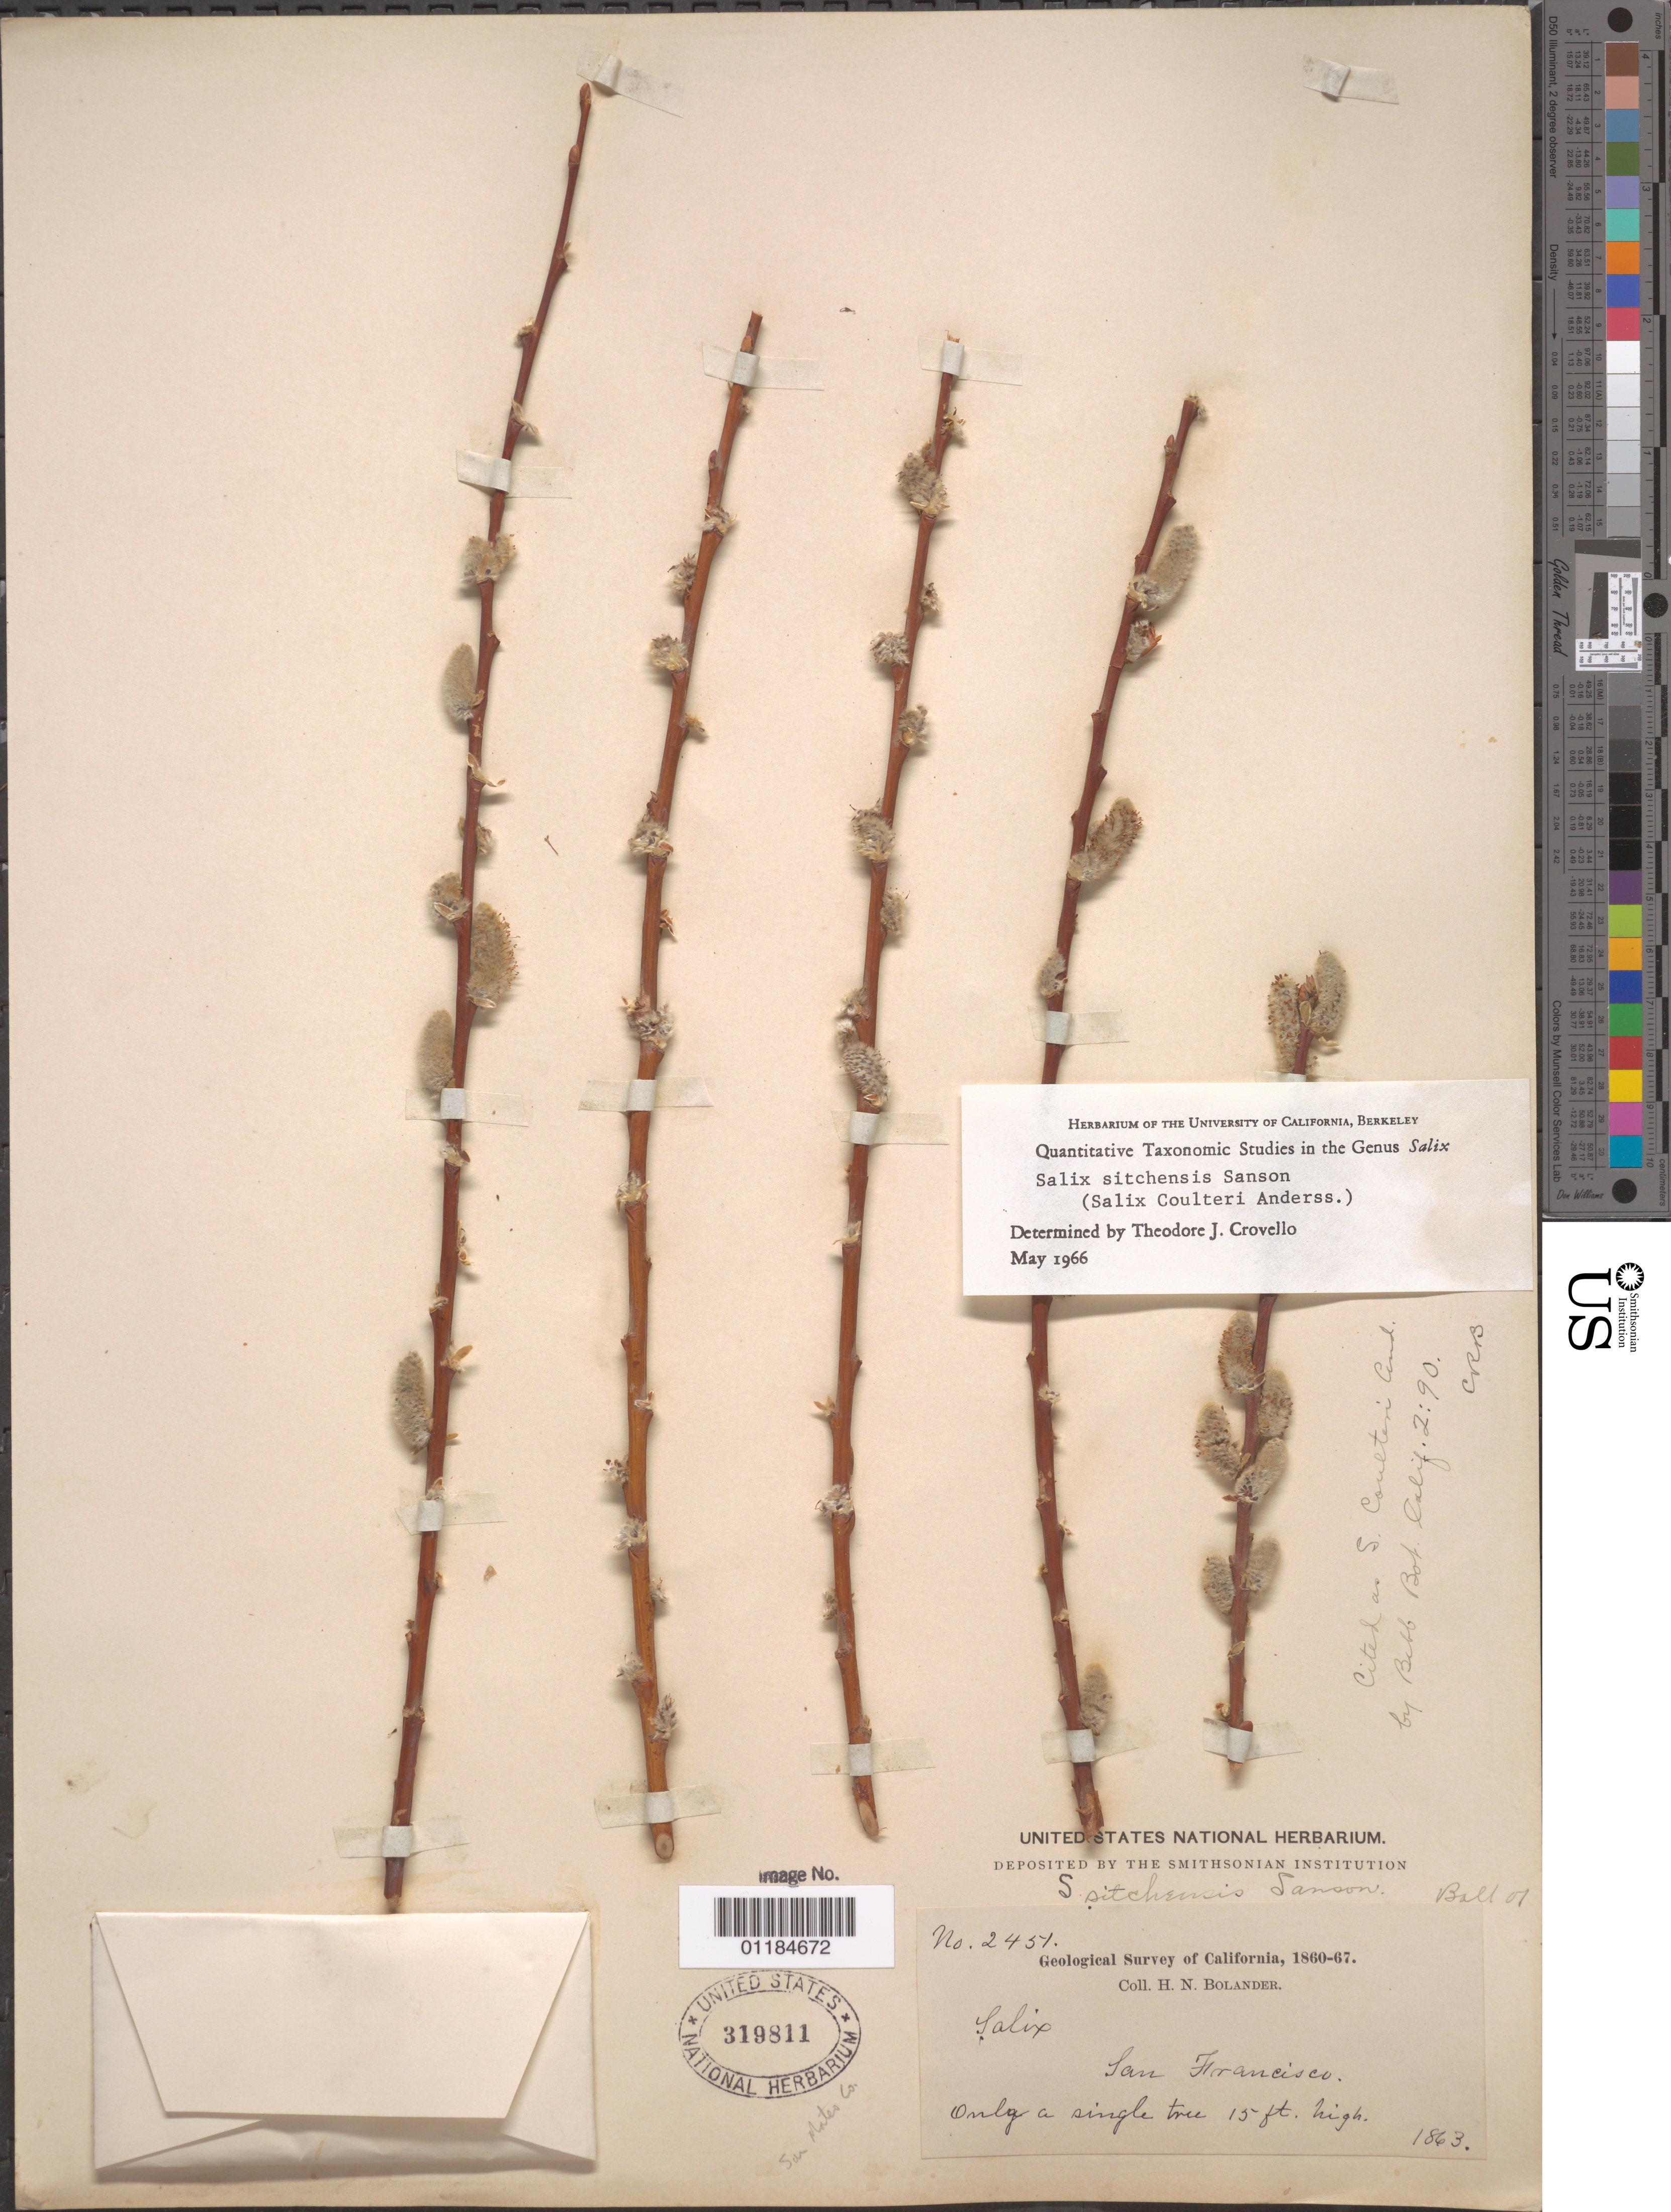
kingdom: Plantae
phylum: Tracheophyta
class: Magnoliopsida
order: Malpighiales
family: Salicaceae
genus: Salix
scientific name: Salix sitchensis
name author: Sanson ex Bong.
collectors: H. Bolander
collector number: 2451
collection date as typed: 1863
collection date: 1863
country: United States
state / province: California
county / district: San Francisco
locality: San Francisco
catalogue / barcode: US 319811